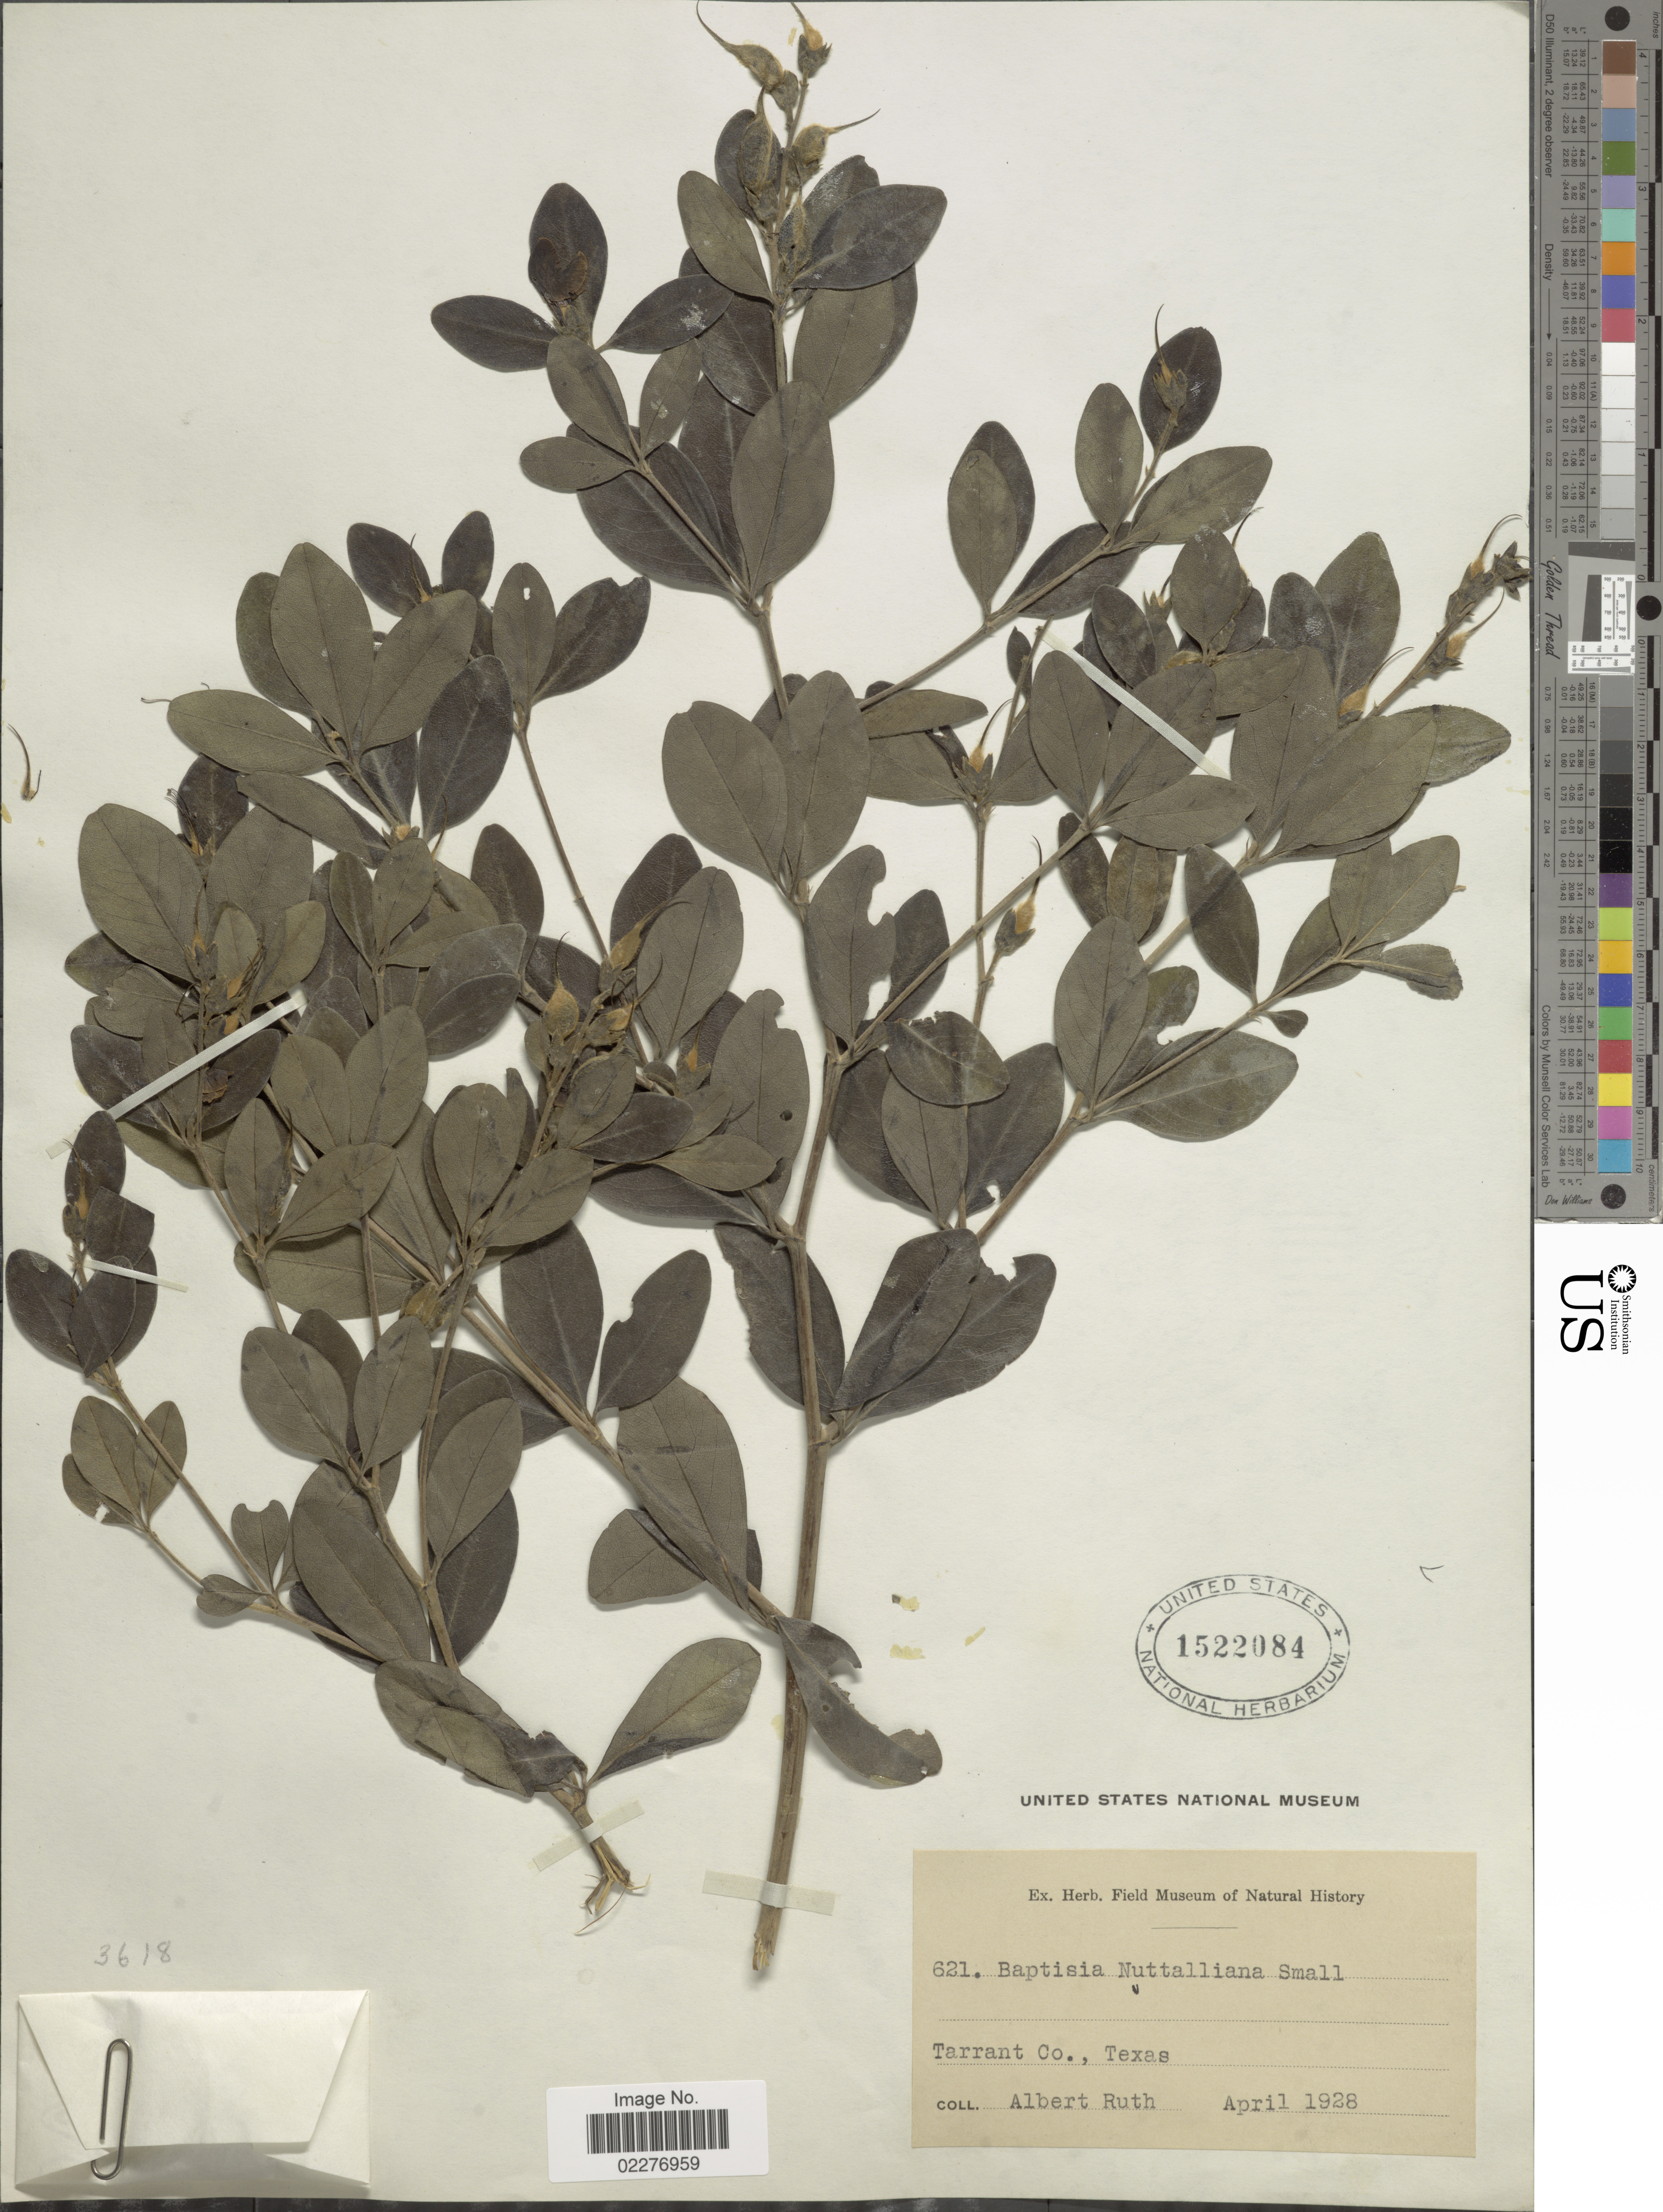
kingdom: Plantae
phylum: Tracheophyta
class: Magnoliopsida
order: Fabales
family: Fabaceae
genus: Baptisia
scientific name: Baptisia nuttalliana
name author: Small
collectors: A. Ruth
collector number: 621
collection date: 1928-04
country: United States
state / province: Texas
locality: Tarrant Co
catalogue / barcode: US 1522084